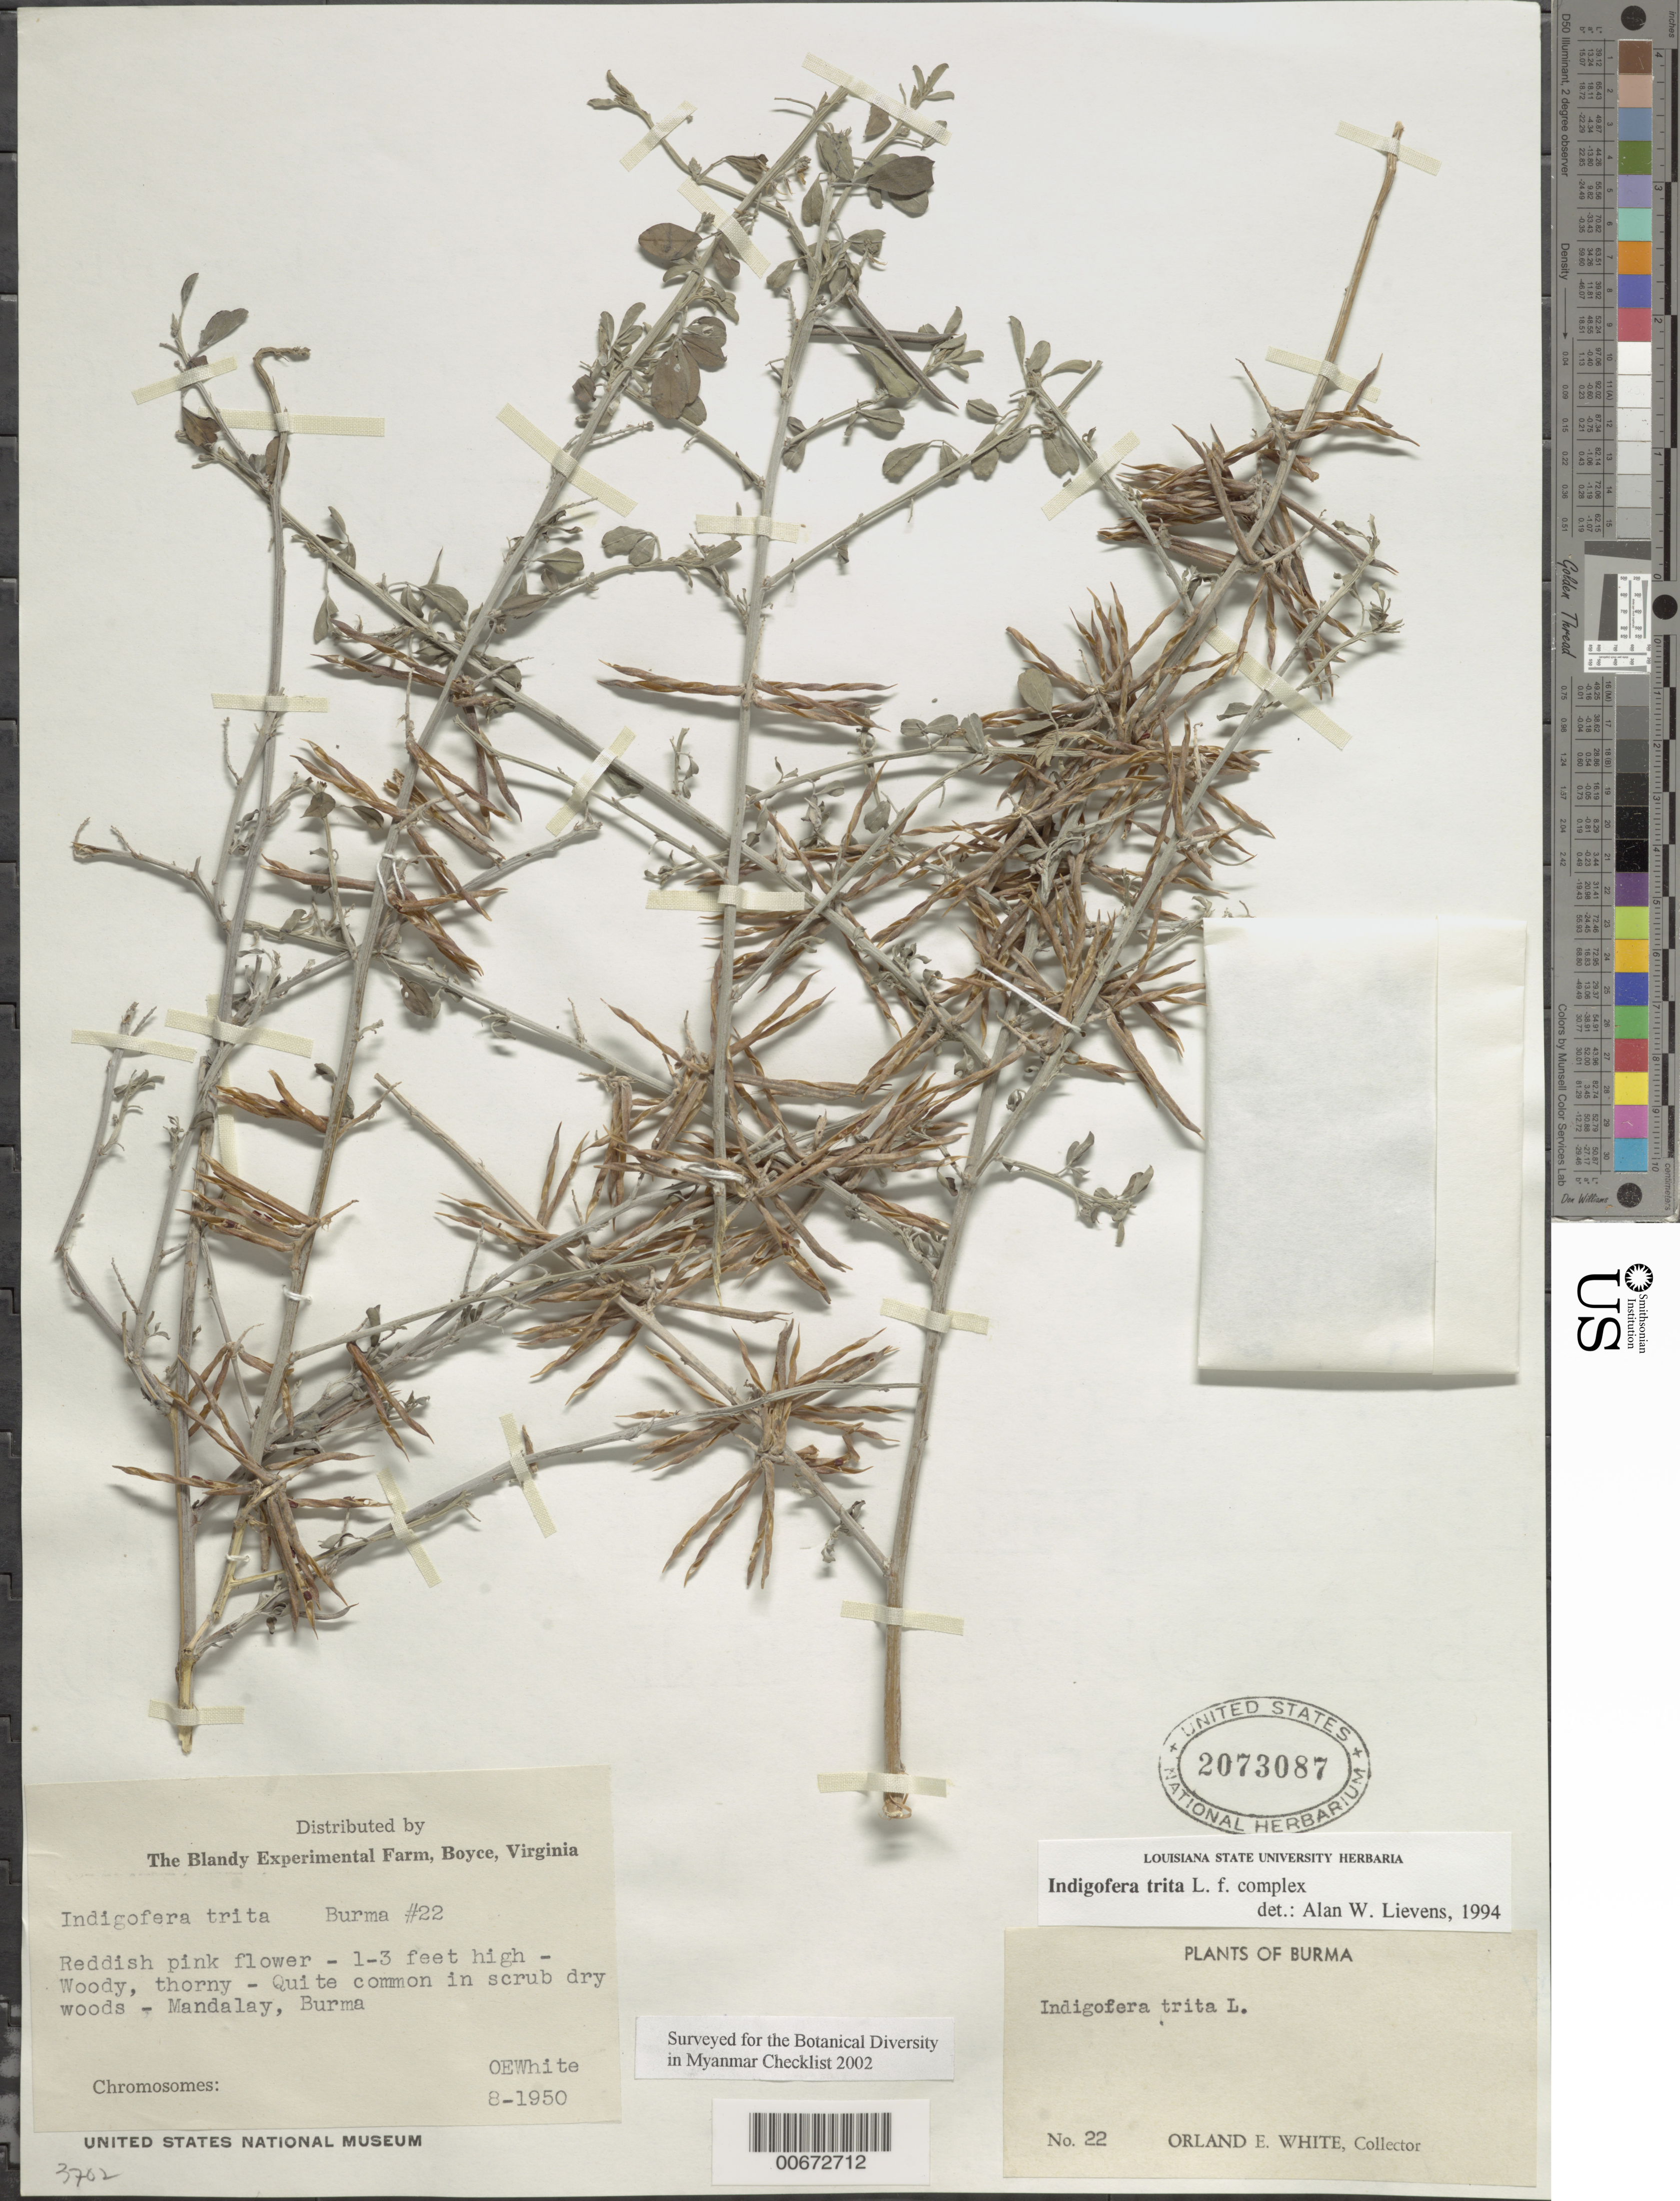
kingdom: Plantae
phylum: Tracheophyta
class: Magnoliopsida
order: Fabales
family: Fabaceae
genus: Indigofera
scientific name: Indigofera trita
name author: L. f.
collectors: O. E. White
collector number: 22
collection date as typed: Aug 1950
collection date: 1950-08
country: Myanmar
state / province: Mandalay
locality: Mandalay.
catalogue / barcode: US 2073087